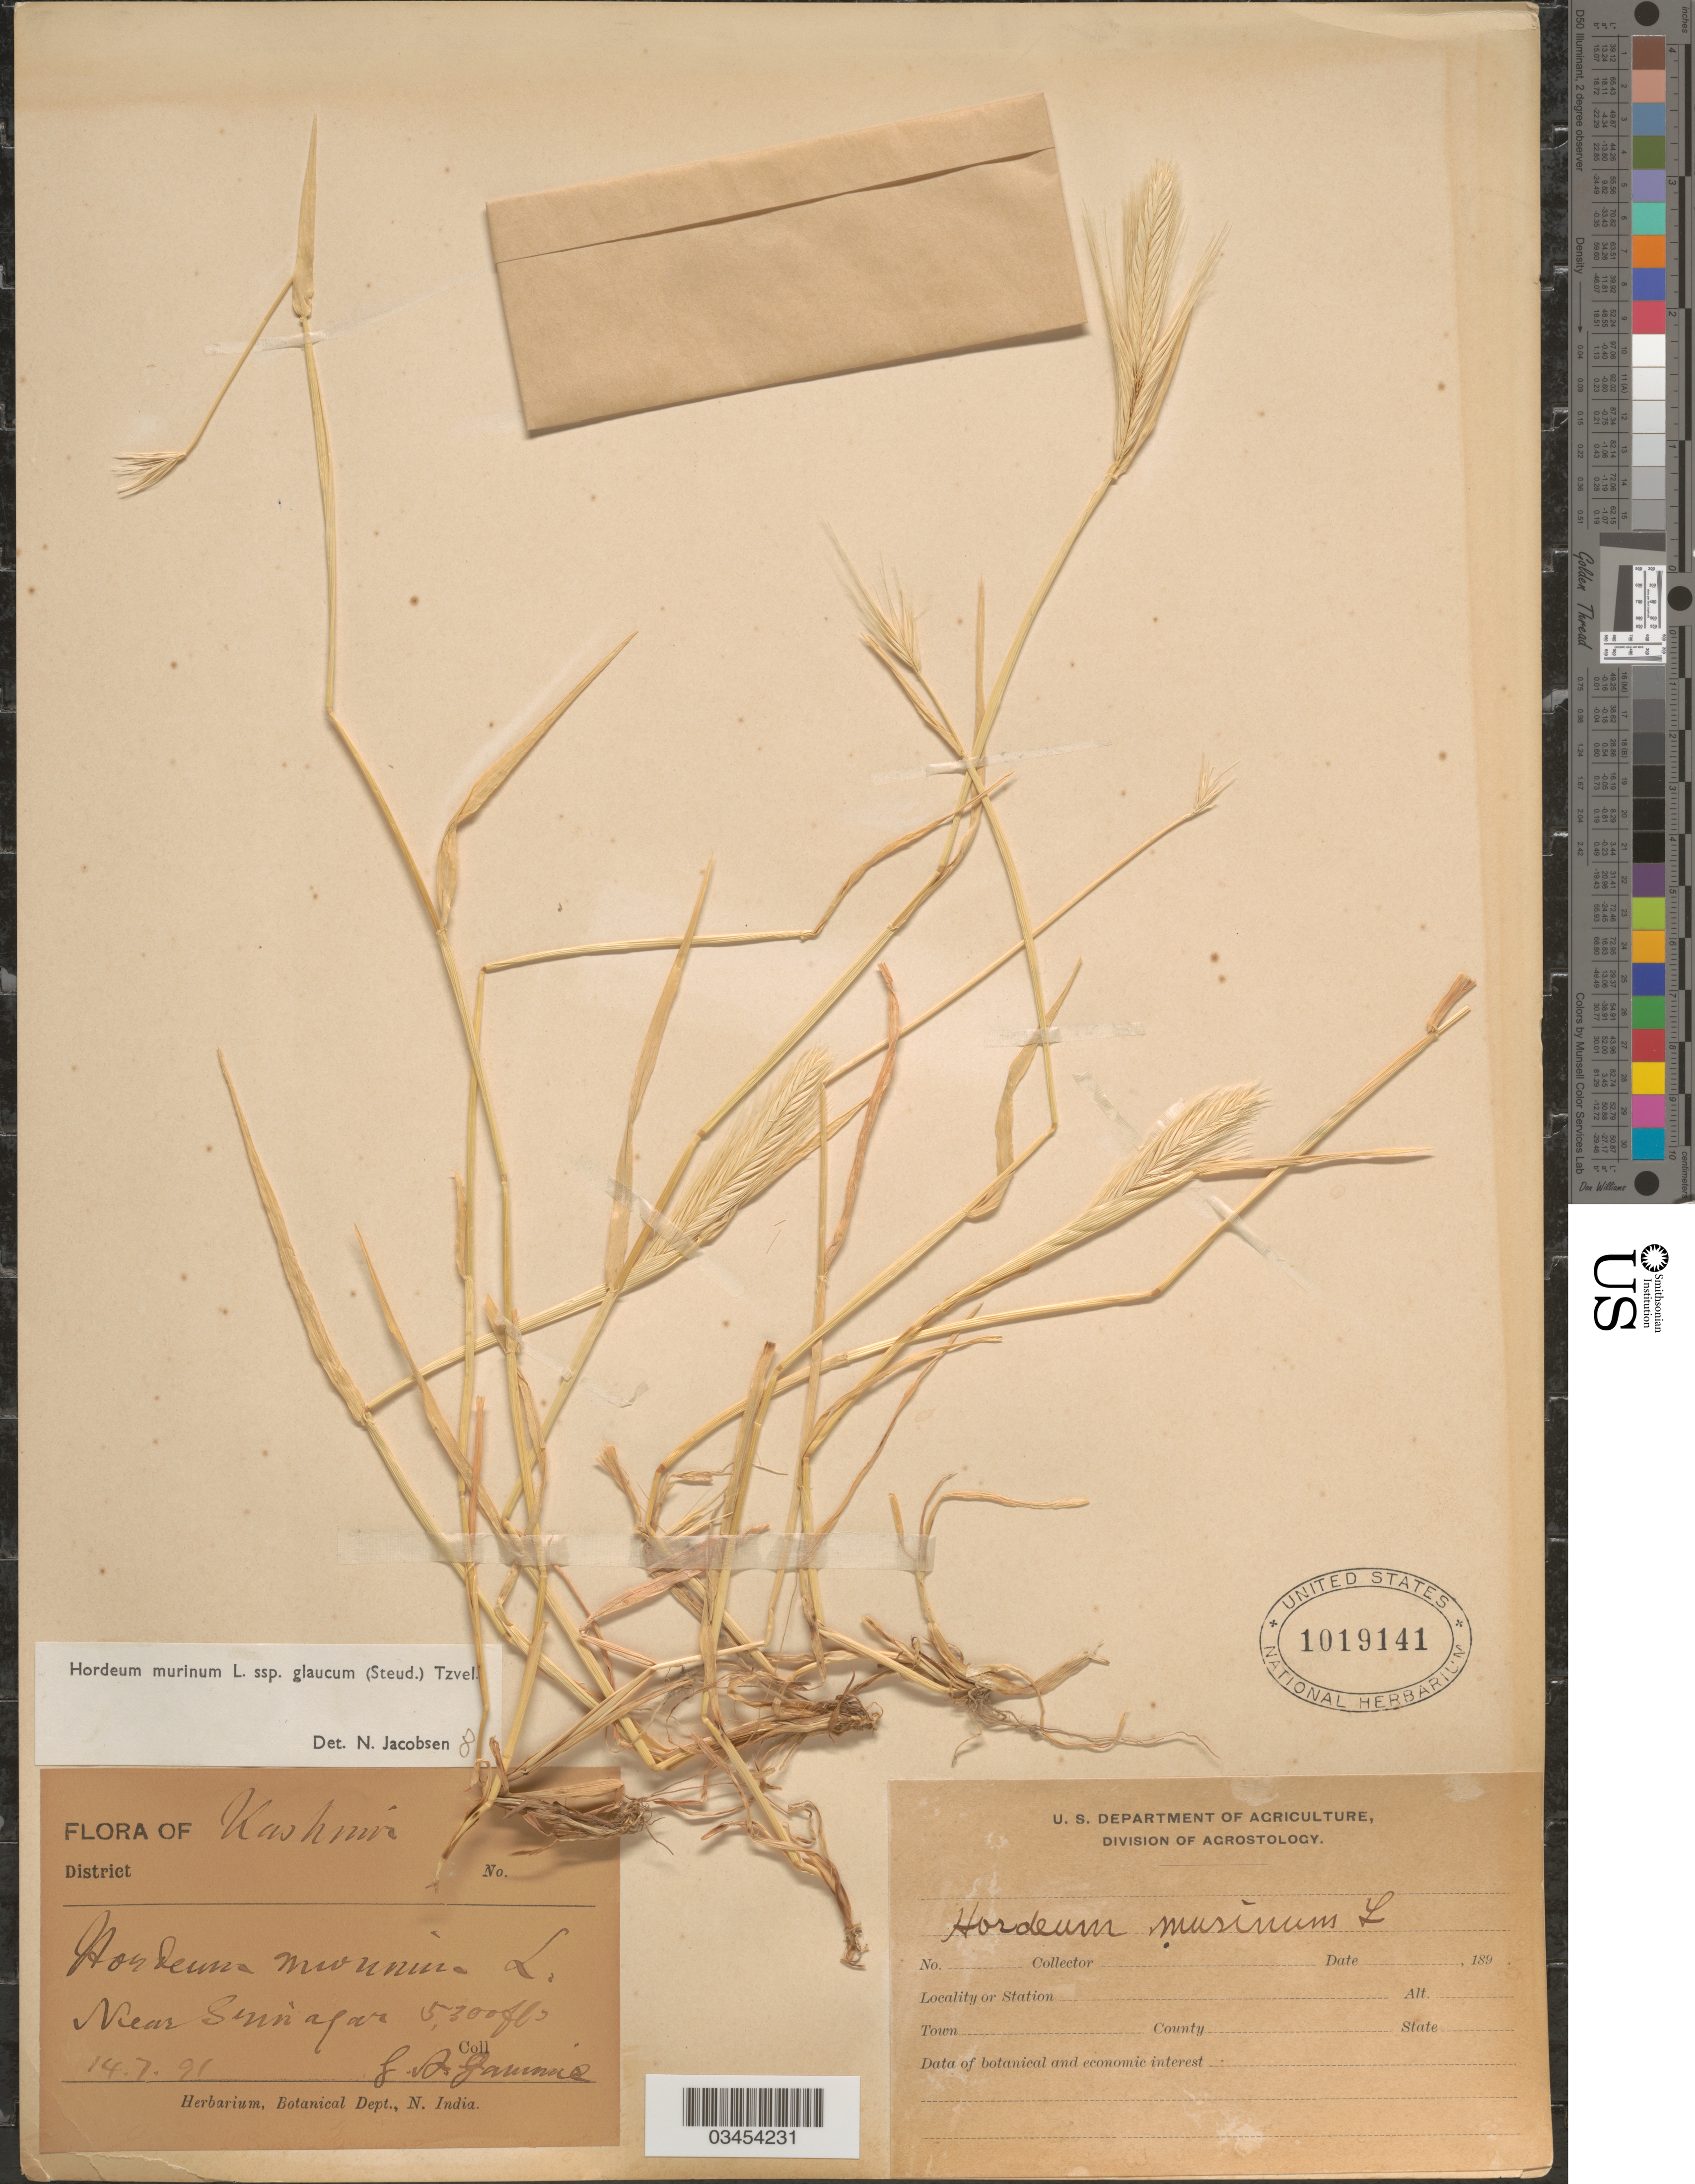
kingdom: Plantae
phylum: Tracheophyta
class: Liliopsida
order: Poales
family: Poaceae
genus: Hordeum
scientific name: Hordeum murinum subsp. glaucum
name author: (Steud.) Tzvelev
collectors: G. Gaumer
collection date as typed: Transcribed d/m/y: 14/7/91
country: India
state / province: Jammu and Kashmir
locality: Kashmir. Near Simnagar.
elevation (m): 1615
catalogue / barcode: US 1019141